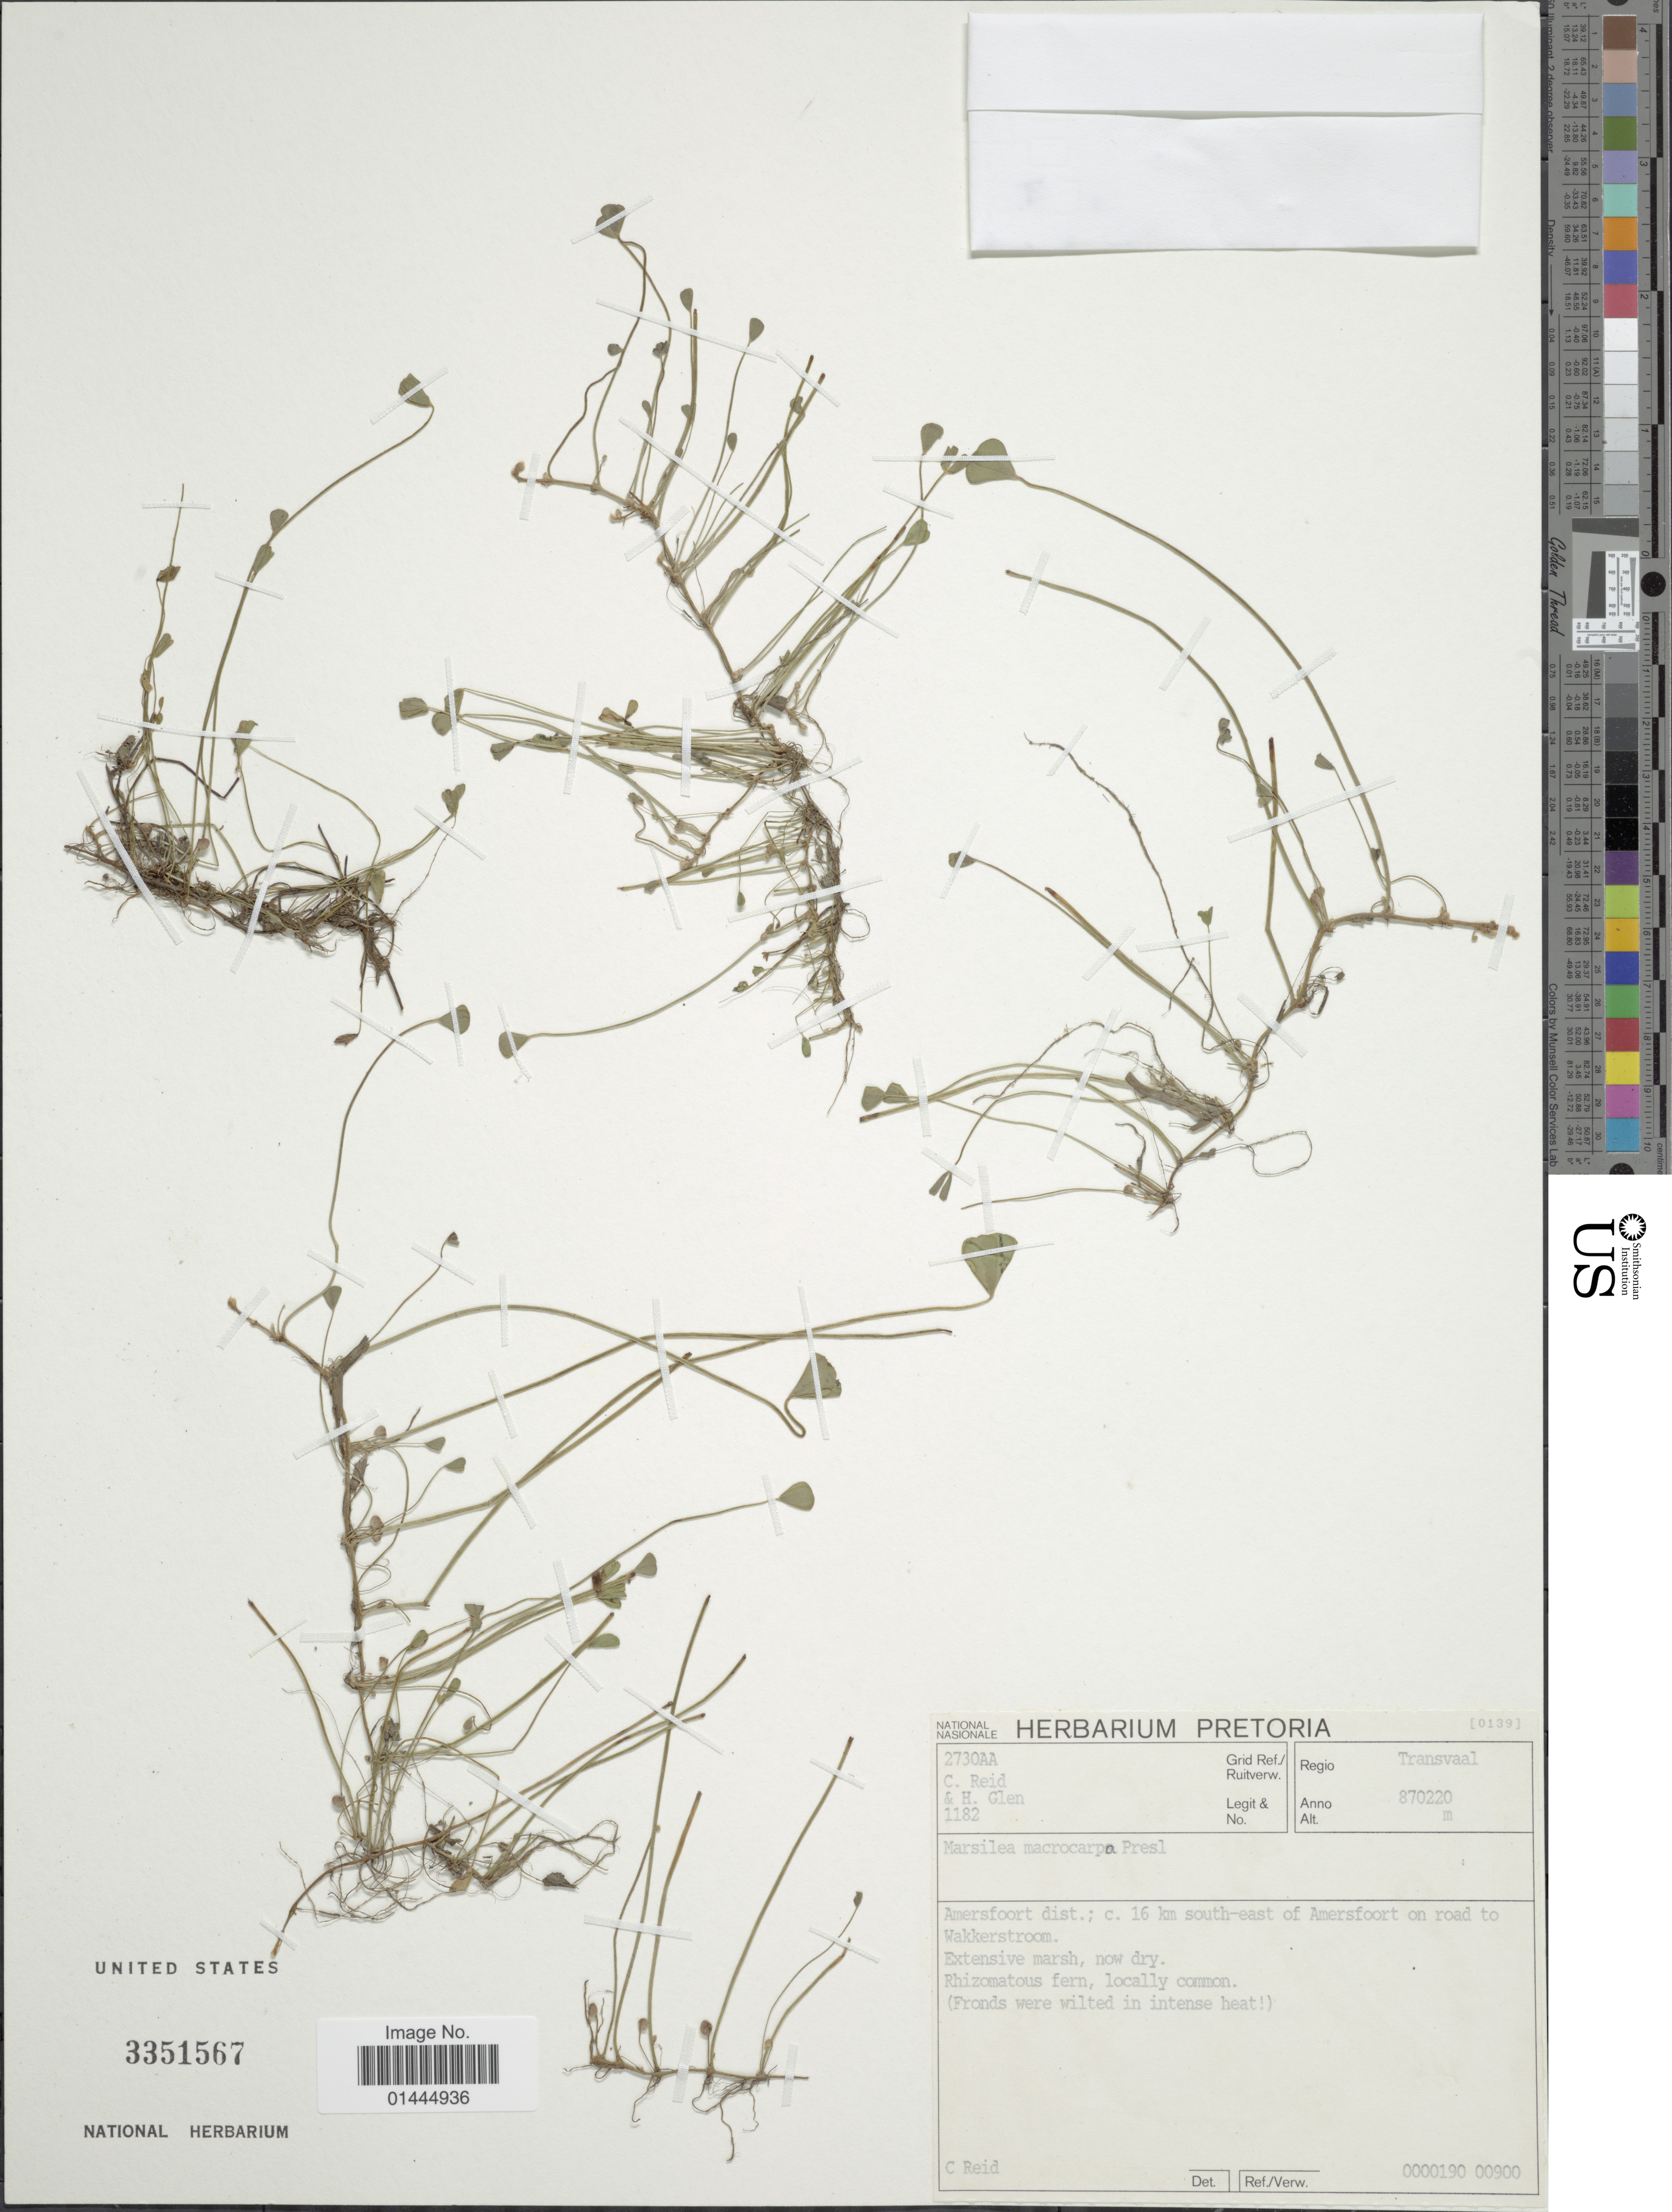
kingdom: Plantae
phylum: Tracheophyta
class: Polypodiopsida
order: Salviniales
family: Marsileaceae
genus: Marsilea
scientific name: Marsilea macrocarpa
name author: C. Presl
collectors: C. Reid & H. F. Glen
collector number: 1182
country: South Africa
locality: Regio Transvaal, Amersfoort dist.; c. 16 km south-east of Amersfoort on road to Wakkerstroom. Grid REf. 0000190 00900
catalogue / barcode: US 3351567